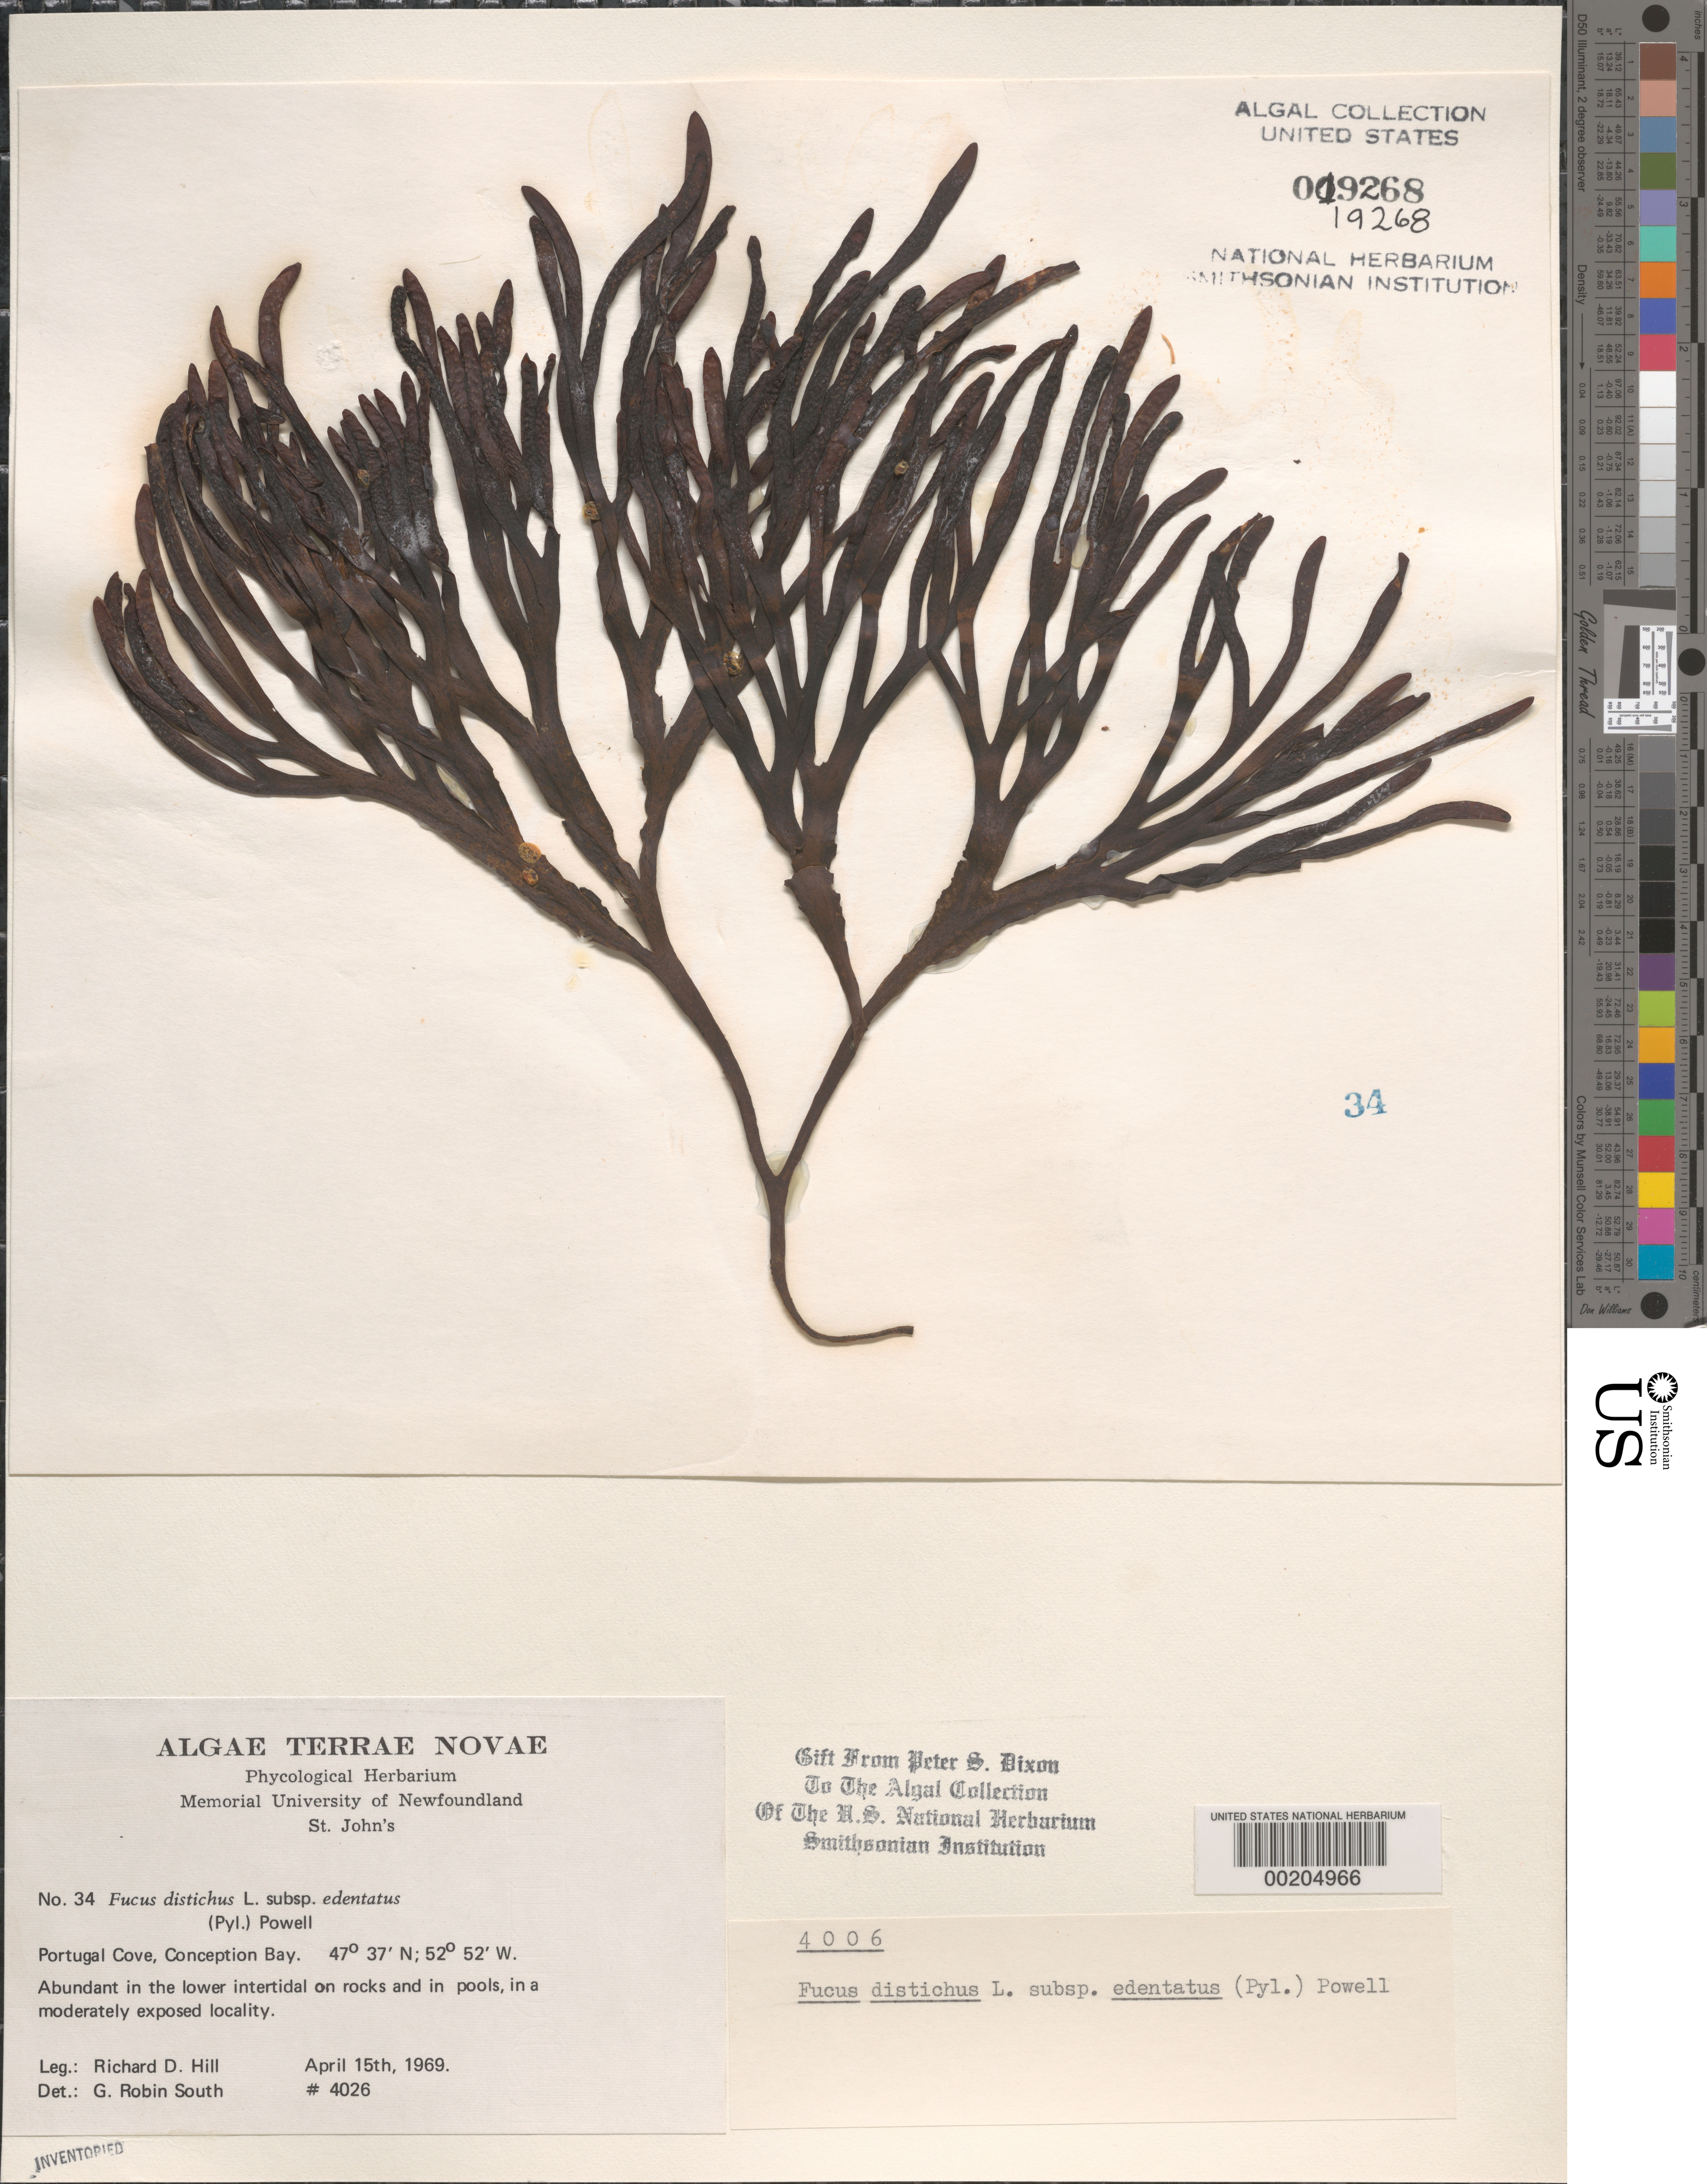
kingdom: Chromista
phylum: Ochrophyta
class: Phaeophyceae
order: Fucales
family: Fucaceae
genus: Fucus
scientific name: Fucus distichus subsp. edentatus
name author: (Bach. Pyl.) H.T. Powell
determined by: South, G. R.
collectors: R. D. Hill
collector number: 4026 & PSD 4006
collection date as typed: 15 Apr 1969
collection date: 1969-04-15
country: Canada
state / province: Newfoundland and Labrador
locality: Portugal Cove, Conception Bay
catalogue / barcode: US 19268